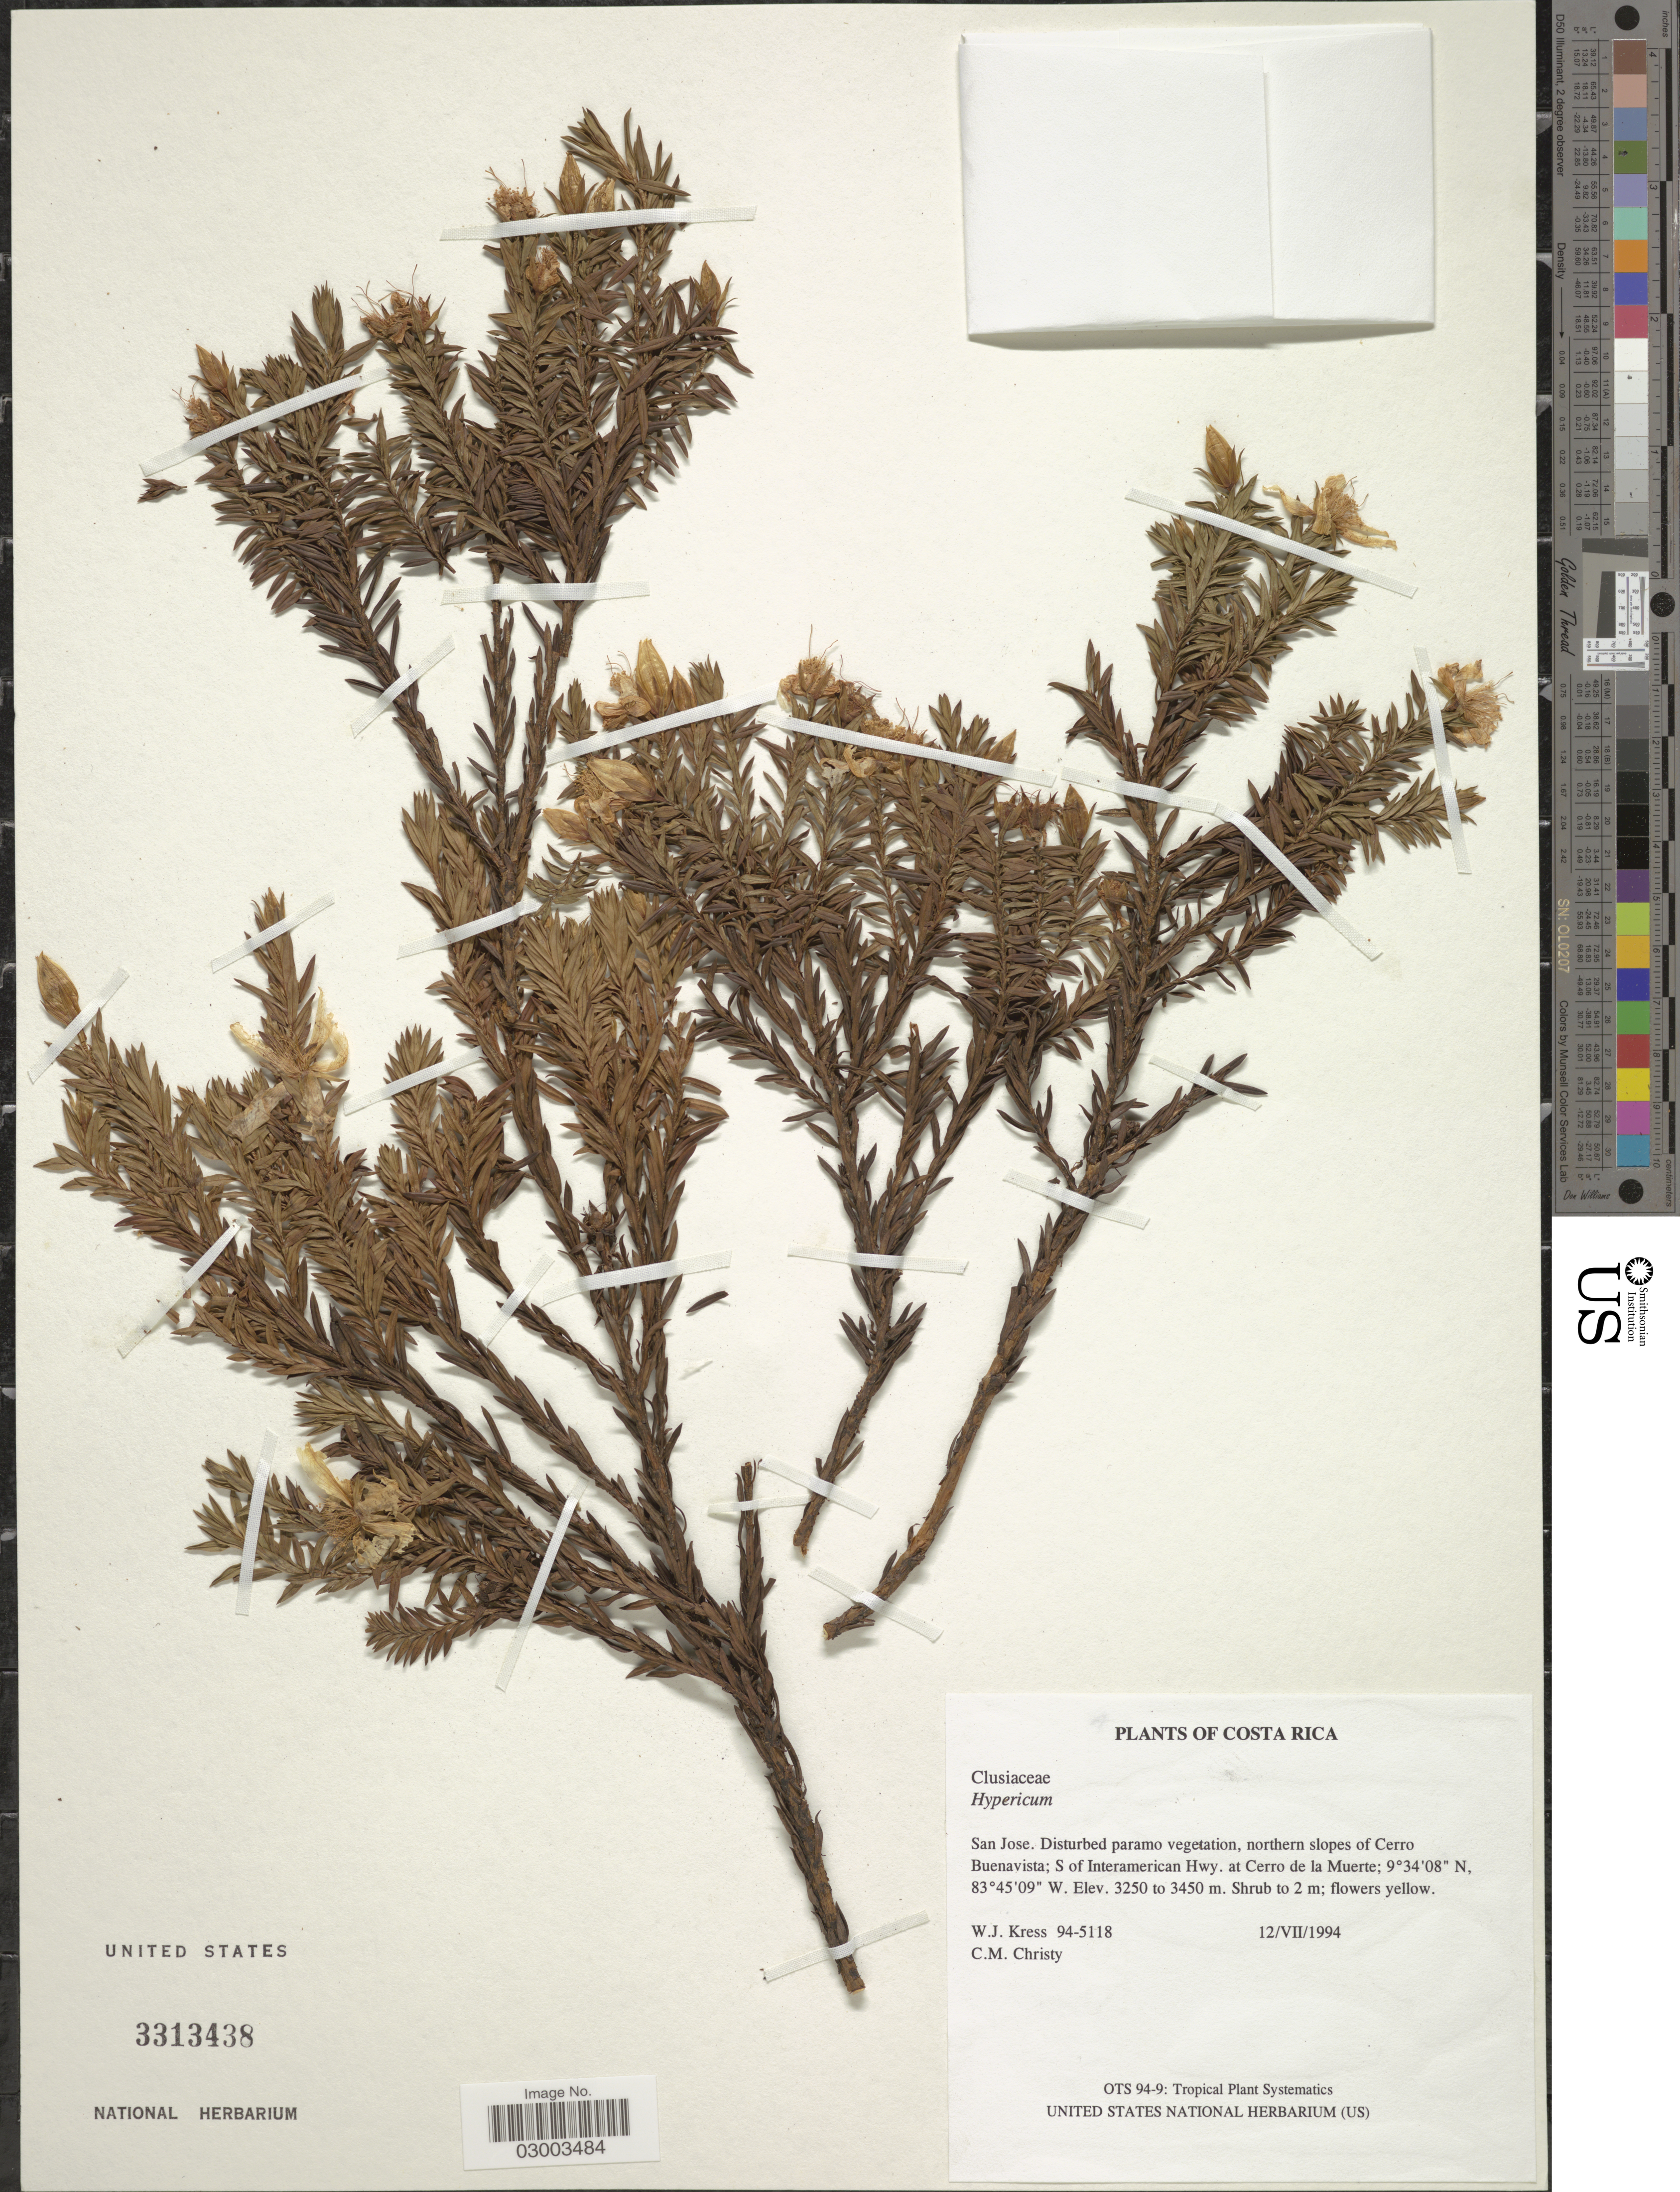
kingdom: Plantae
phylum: Tracheophyta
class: Magnoliopsida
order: Malpighiales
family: Hypericaceae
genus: Hypericum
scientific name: Hypericum sp.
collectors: W. J. Kress & C. M. Christy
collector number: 94-5118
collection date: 1994-07-12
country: Costa Rica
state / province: San José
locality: San Jose. Disturbed paramo vegetation, northern slopes of Cerro Buenavista; S of Interamerican Hwy. at Cerro de la Muerte.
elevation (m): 3250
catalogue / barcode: US 3313438